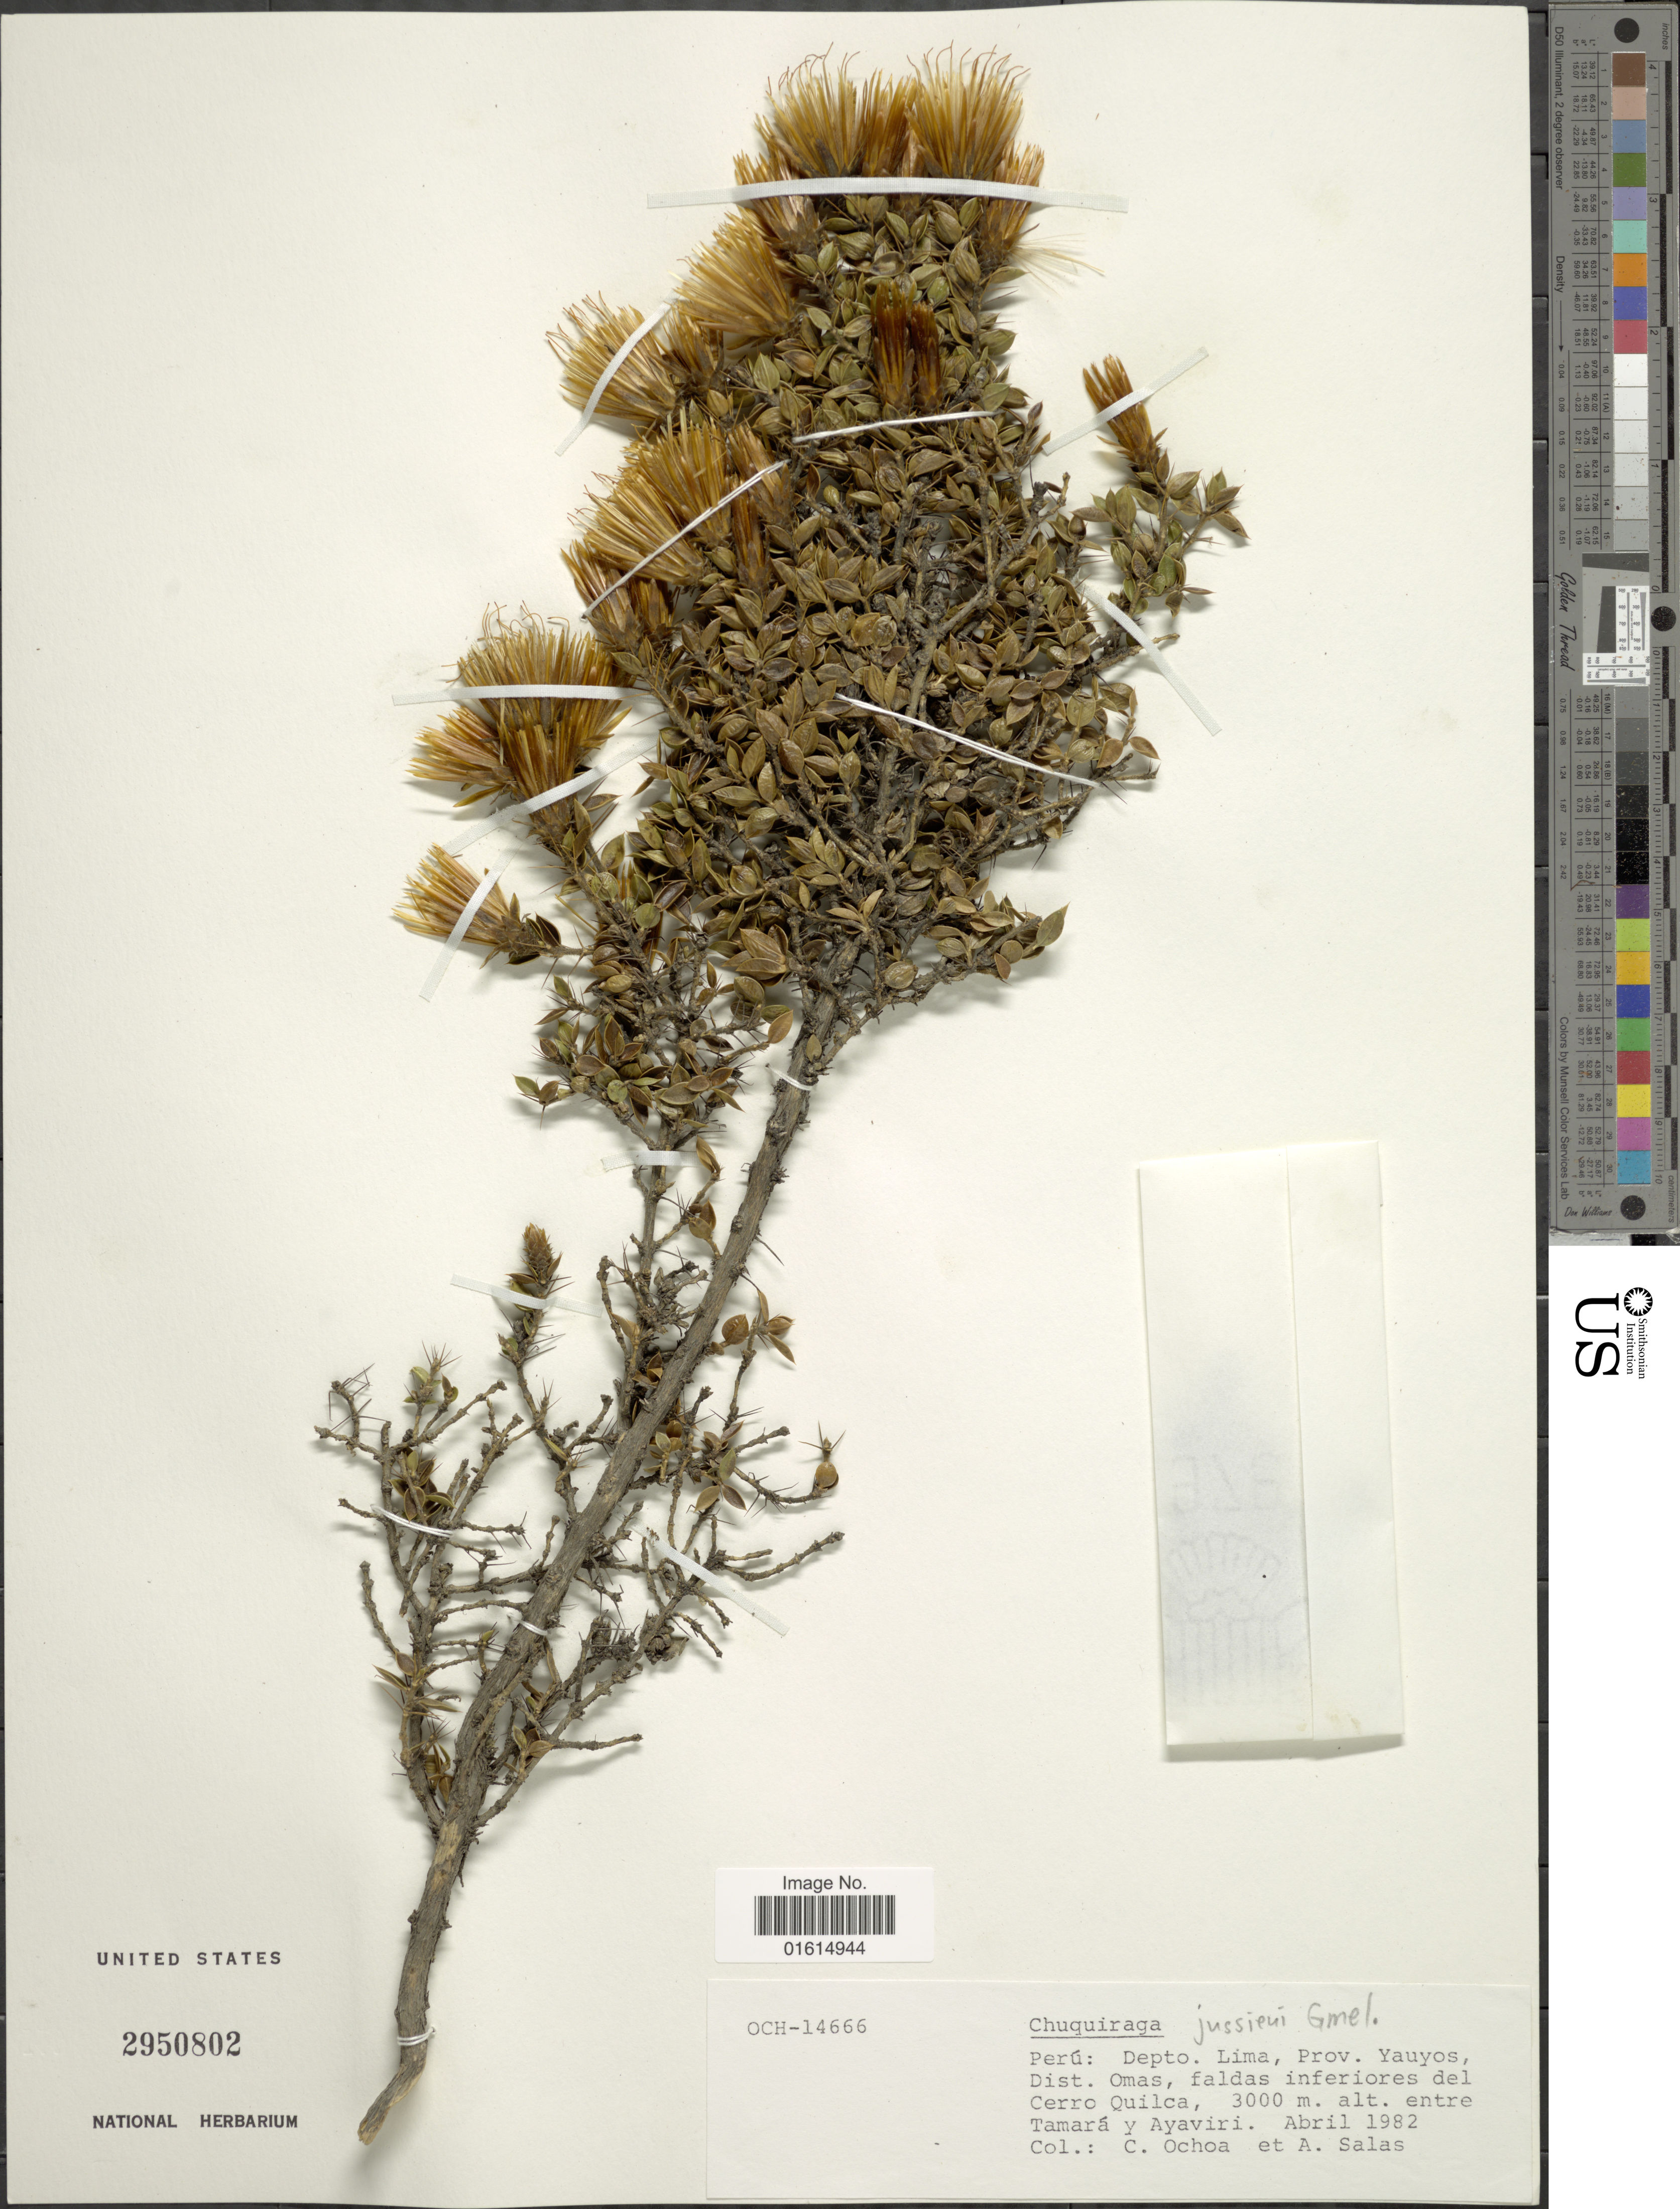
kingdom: Plantae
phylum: Tracheophyta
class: Magnoliopsida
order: Asterales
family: Asteraceae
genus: Chuquiraga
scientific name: Chuquiraga jussieui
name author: J.F. Gmel.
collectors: C. Ochoa & A. Salas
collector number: OCH-14666*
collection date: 1892-04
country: Peru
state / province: Lima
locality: Depto. Lima, Prov. Yauyos, Dist. Omas, faldas inferiores del Cerro Quilca, entre Tamara y Ayaviri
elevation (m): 3000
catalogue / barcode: US 2950802